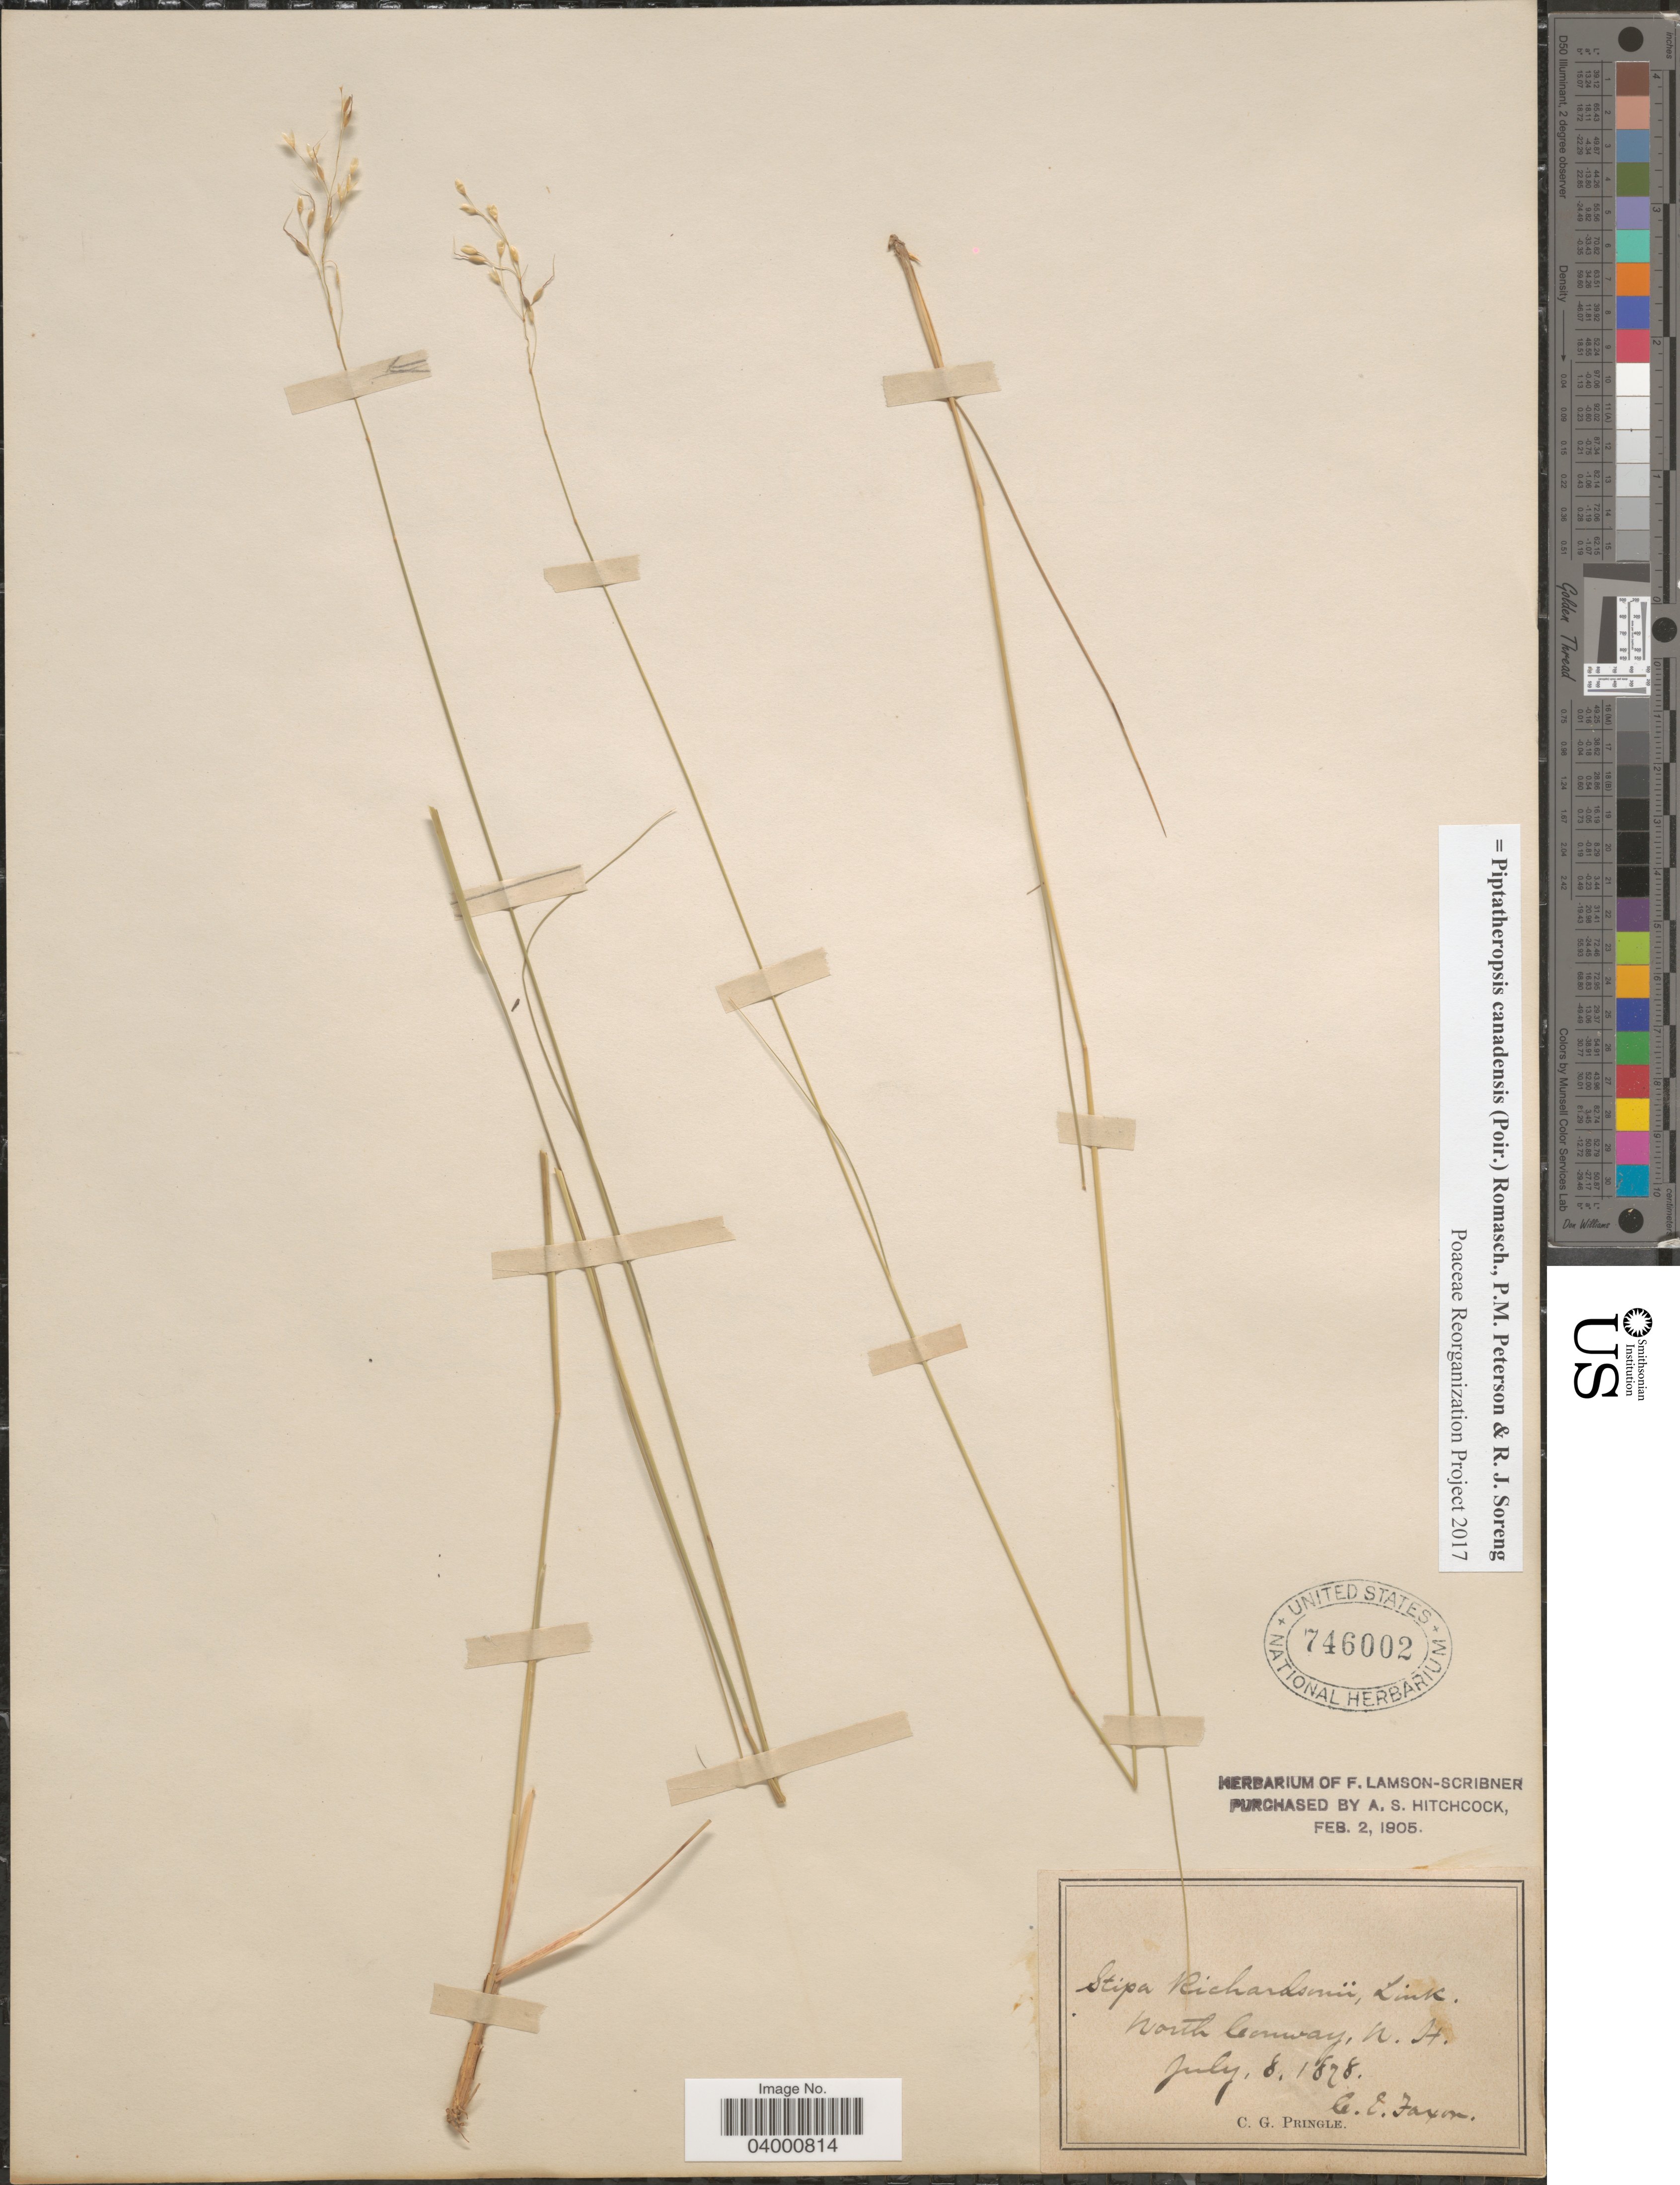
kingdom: Plantae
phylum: Tracheophyta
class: Liliopsida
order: Poales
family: Poaceae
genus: Piptatheropsis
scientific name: Piptatheropsis canadensis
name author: (Poir.) Romasch. et al.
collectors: C. Faxon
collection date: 1878-07-08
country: United States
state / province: New Hampshire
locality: North Conway.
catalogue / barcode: US 746002